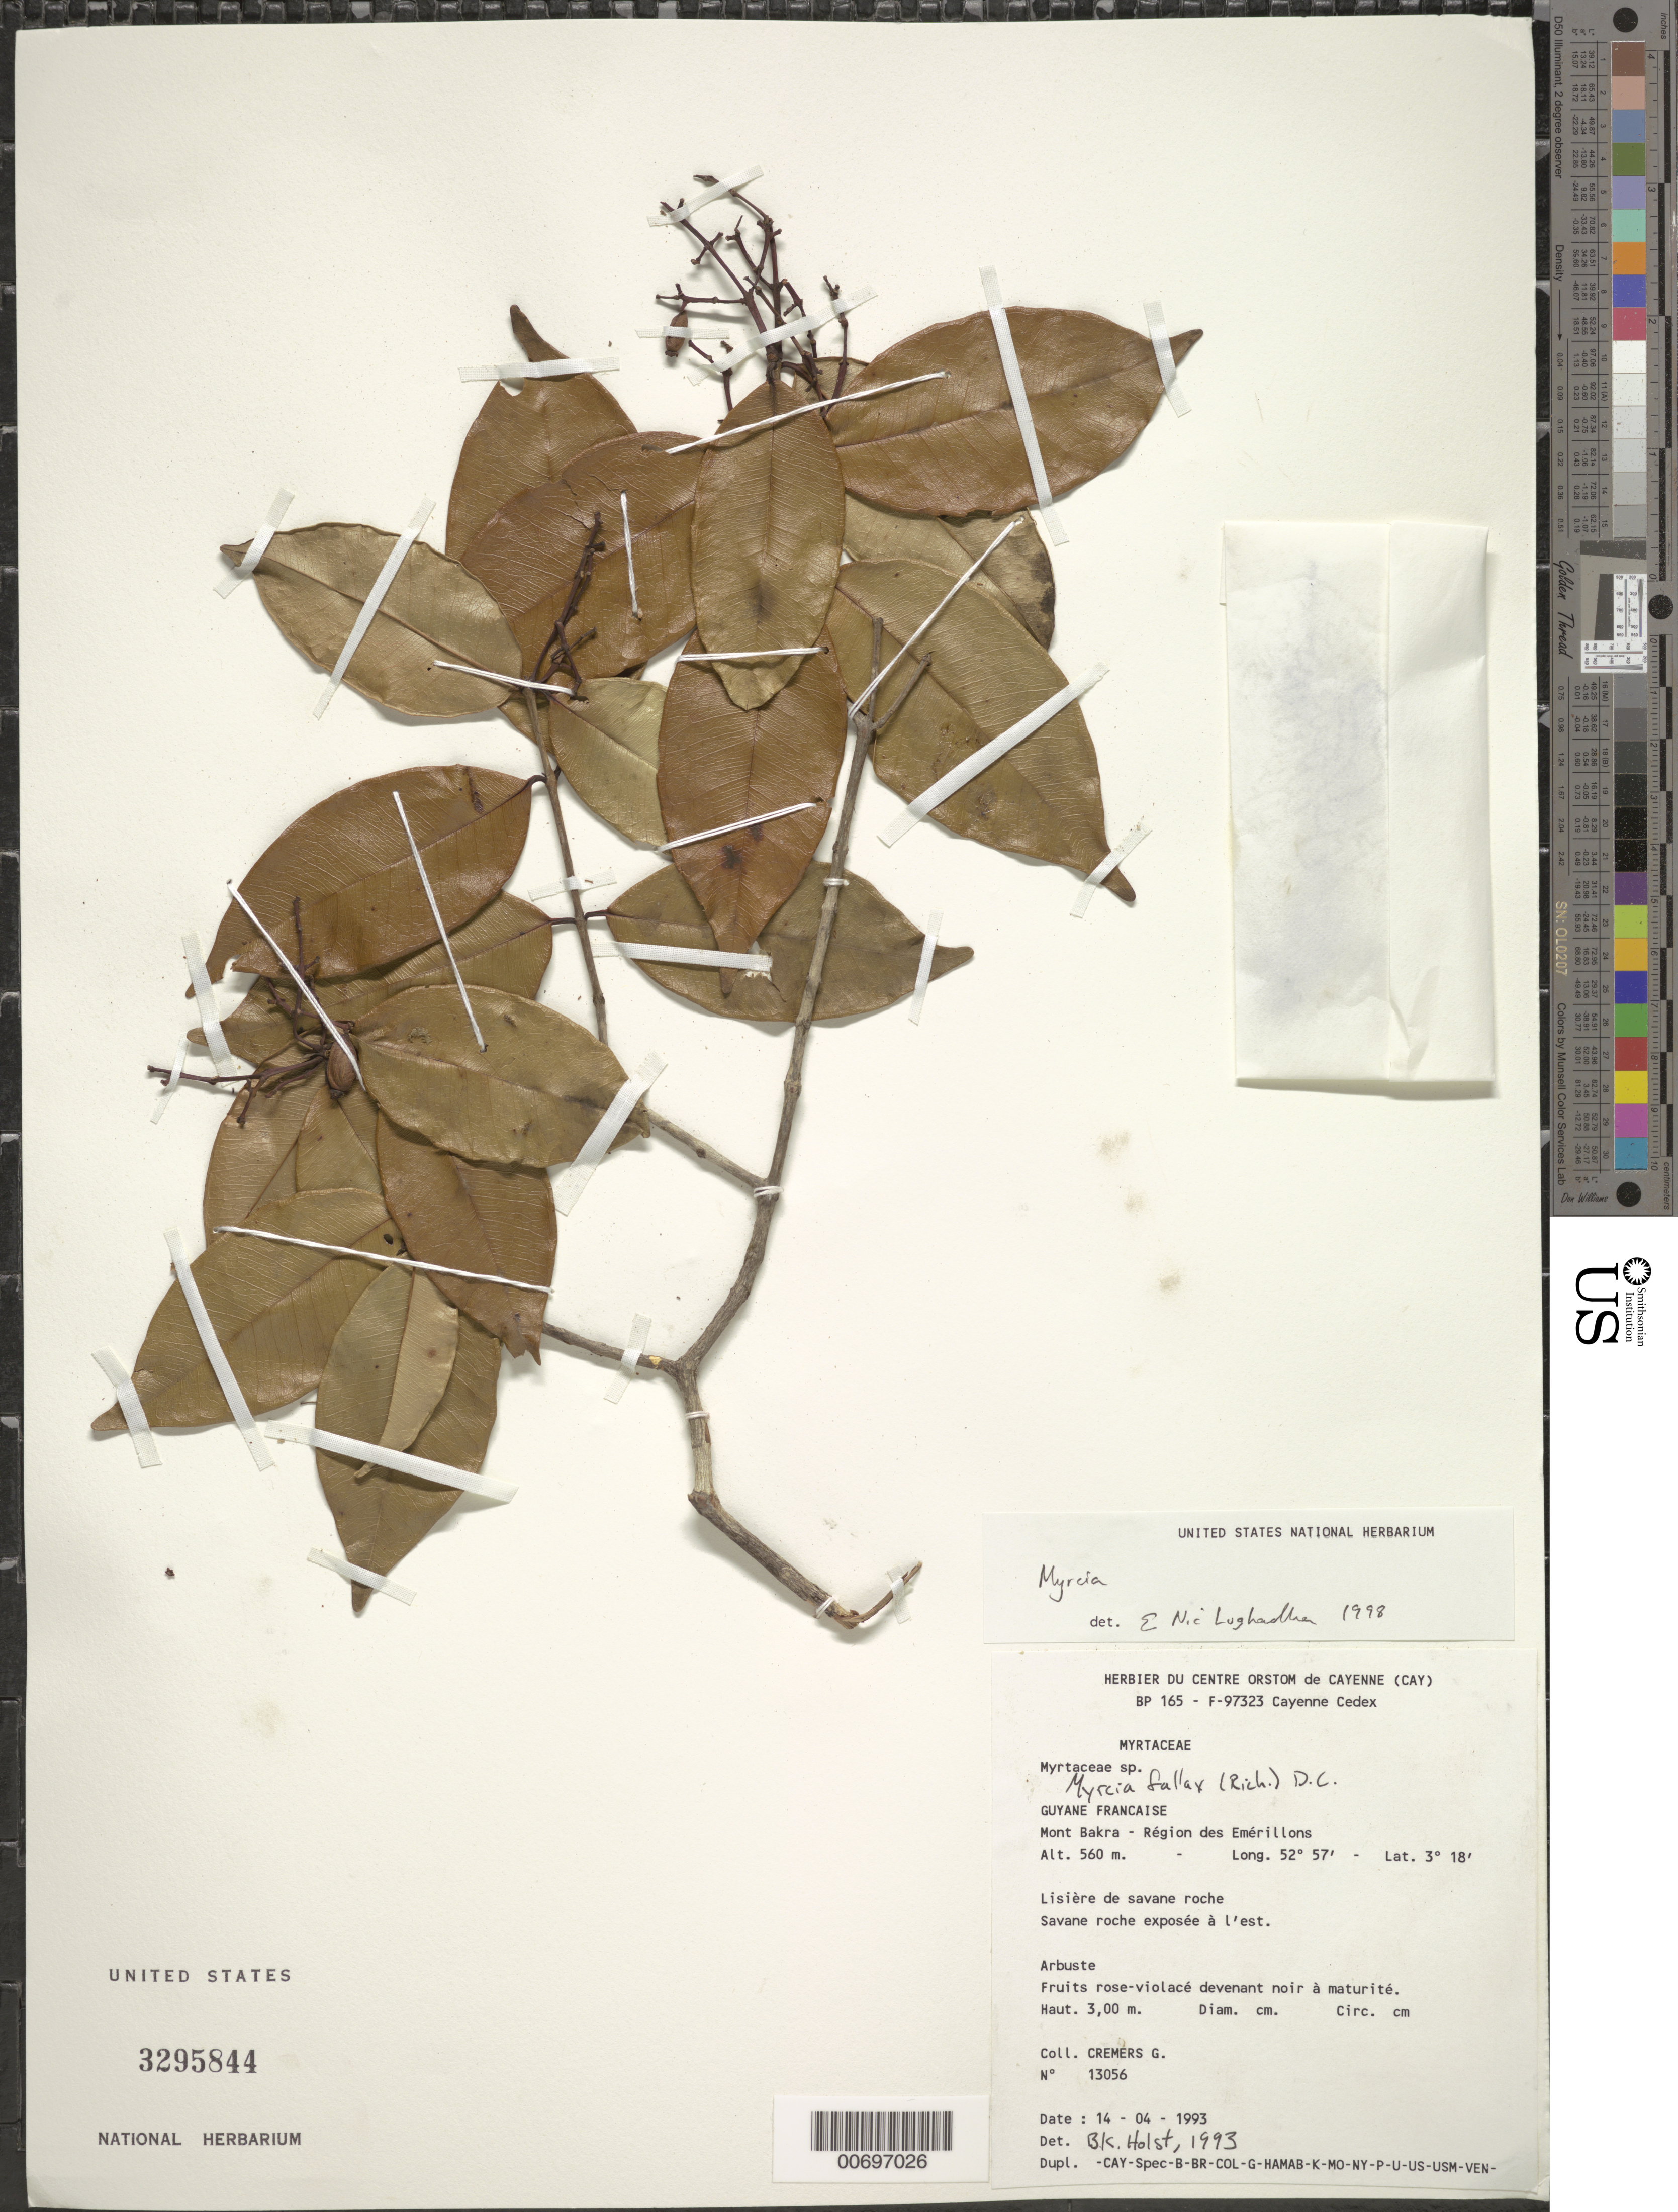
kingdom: Plantae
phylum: Tracheophyta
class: Magnoliopsida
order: Myrtales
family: Myrtaceae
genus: Myrcia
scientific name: Myrcia fallax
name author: (Rich.) DC.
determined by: Holst, Bruce K.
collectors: G. Cremers & J.-J. de Granville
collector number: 13056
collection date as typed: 14-Apr-93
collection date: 1993-04-14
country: French Guiana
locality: Mont Bakra, région des Emérillons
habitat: Lisière de savane roche. Savane roche exposée à L'est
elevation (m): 560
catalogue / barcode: US 3295844